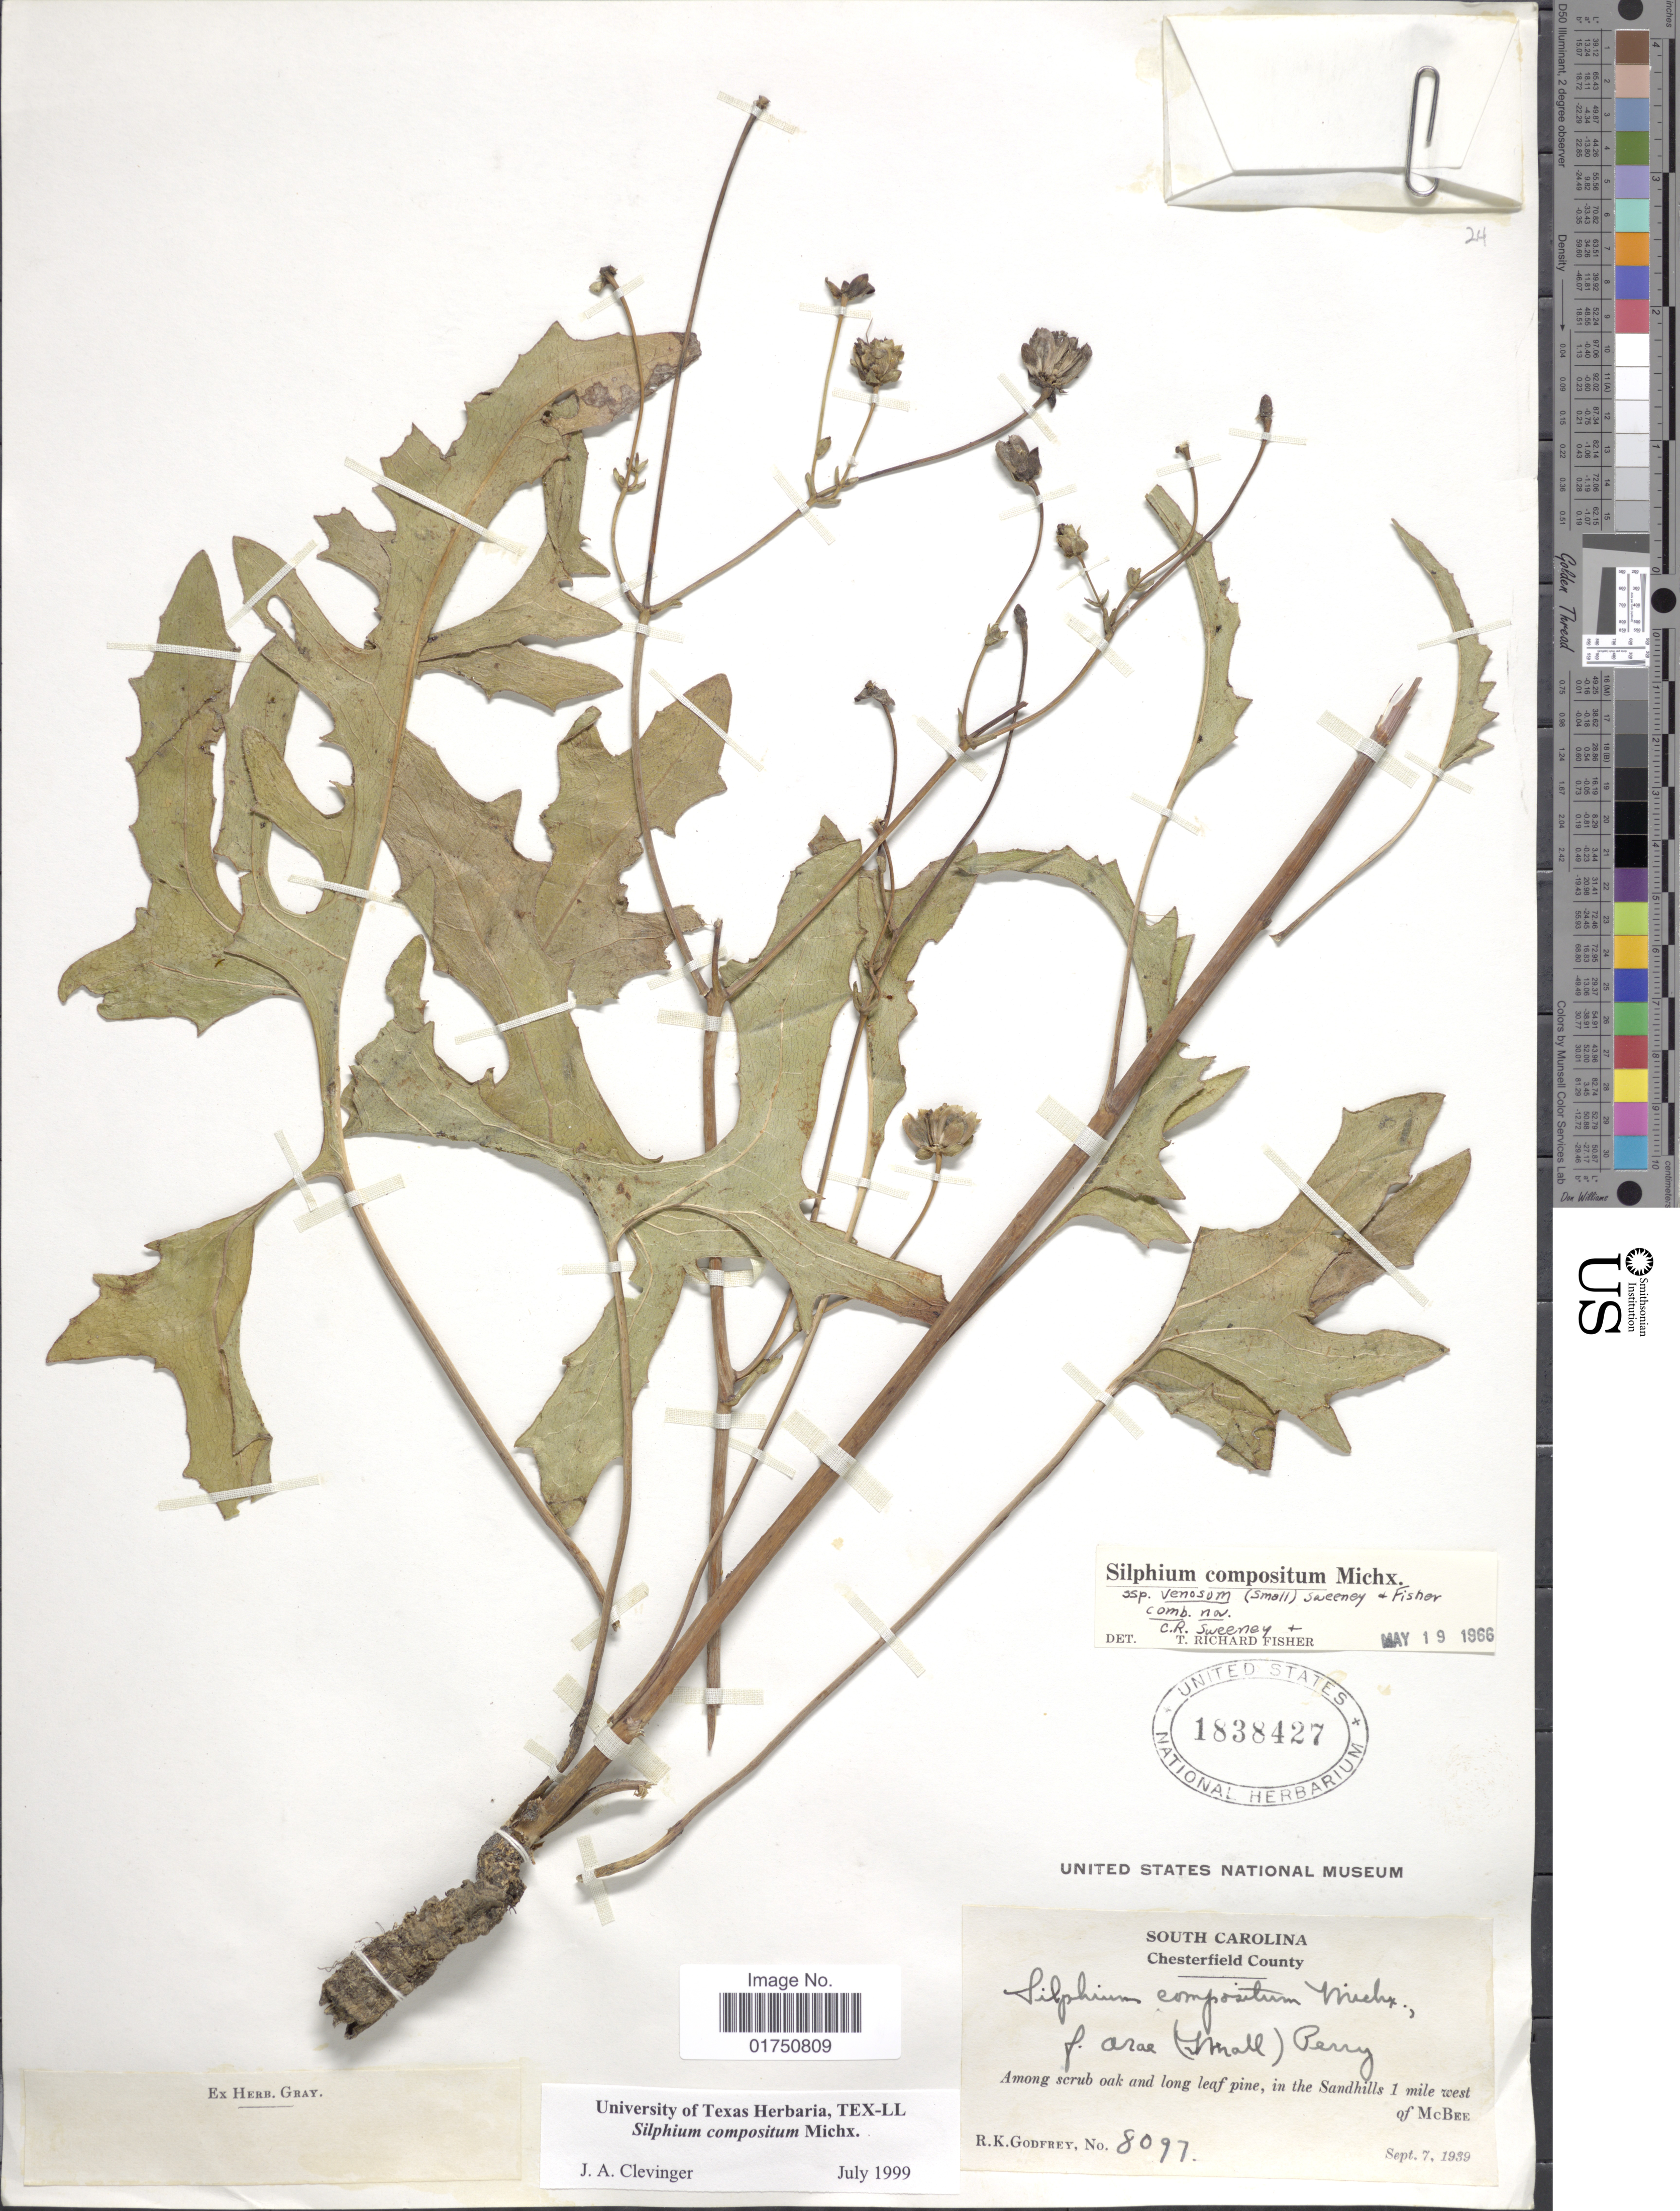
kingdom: Plantae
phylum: Tracheophyta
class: Magnoliopsida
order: Asterales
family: Asteraceae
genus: Silphium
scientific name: Silphium compositum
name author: Michx.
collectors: R. K. Godfrey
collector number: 8097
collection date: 1939-09-07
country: United States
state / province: South Carolina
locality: Chesterfield County. Among scrub oak and long leaf pine, in the Sandhills 1 mile west of McBee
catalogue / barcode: US 1838427